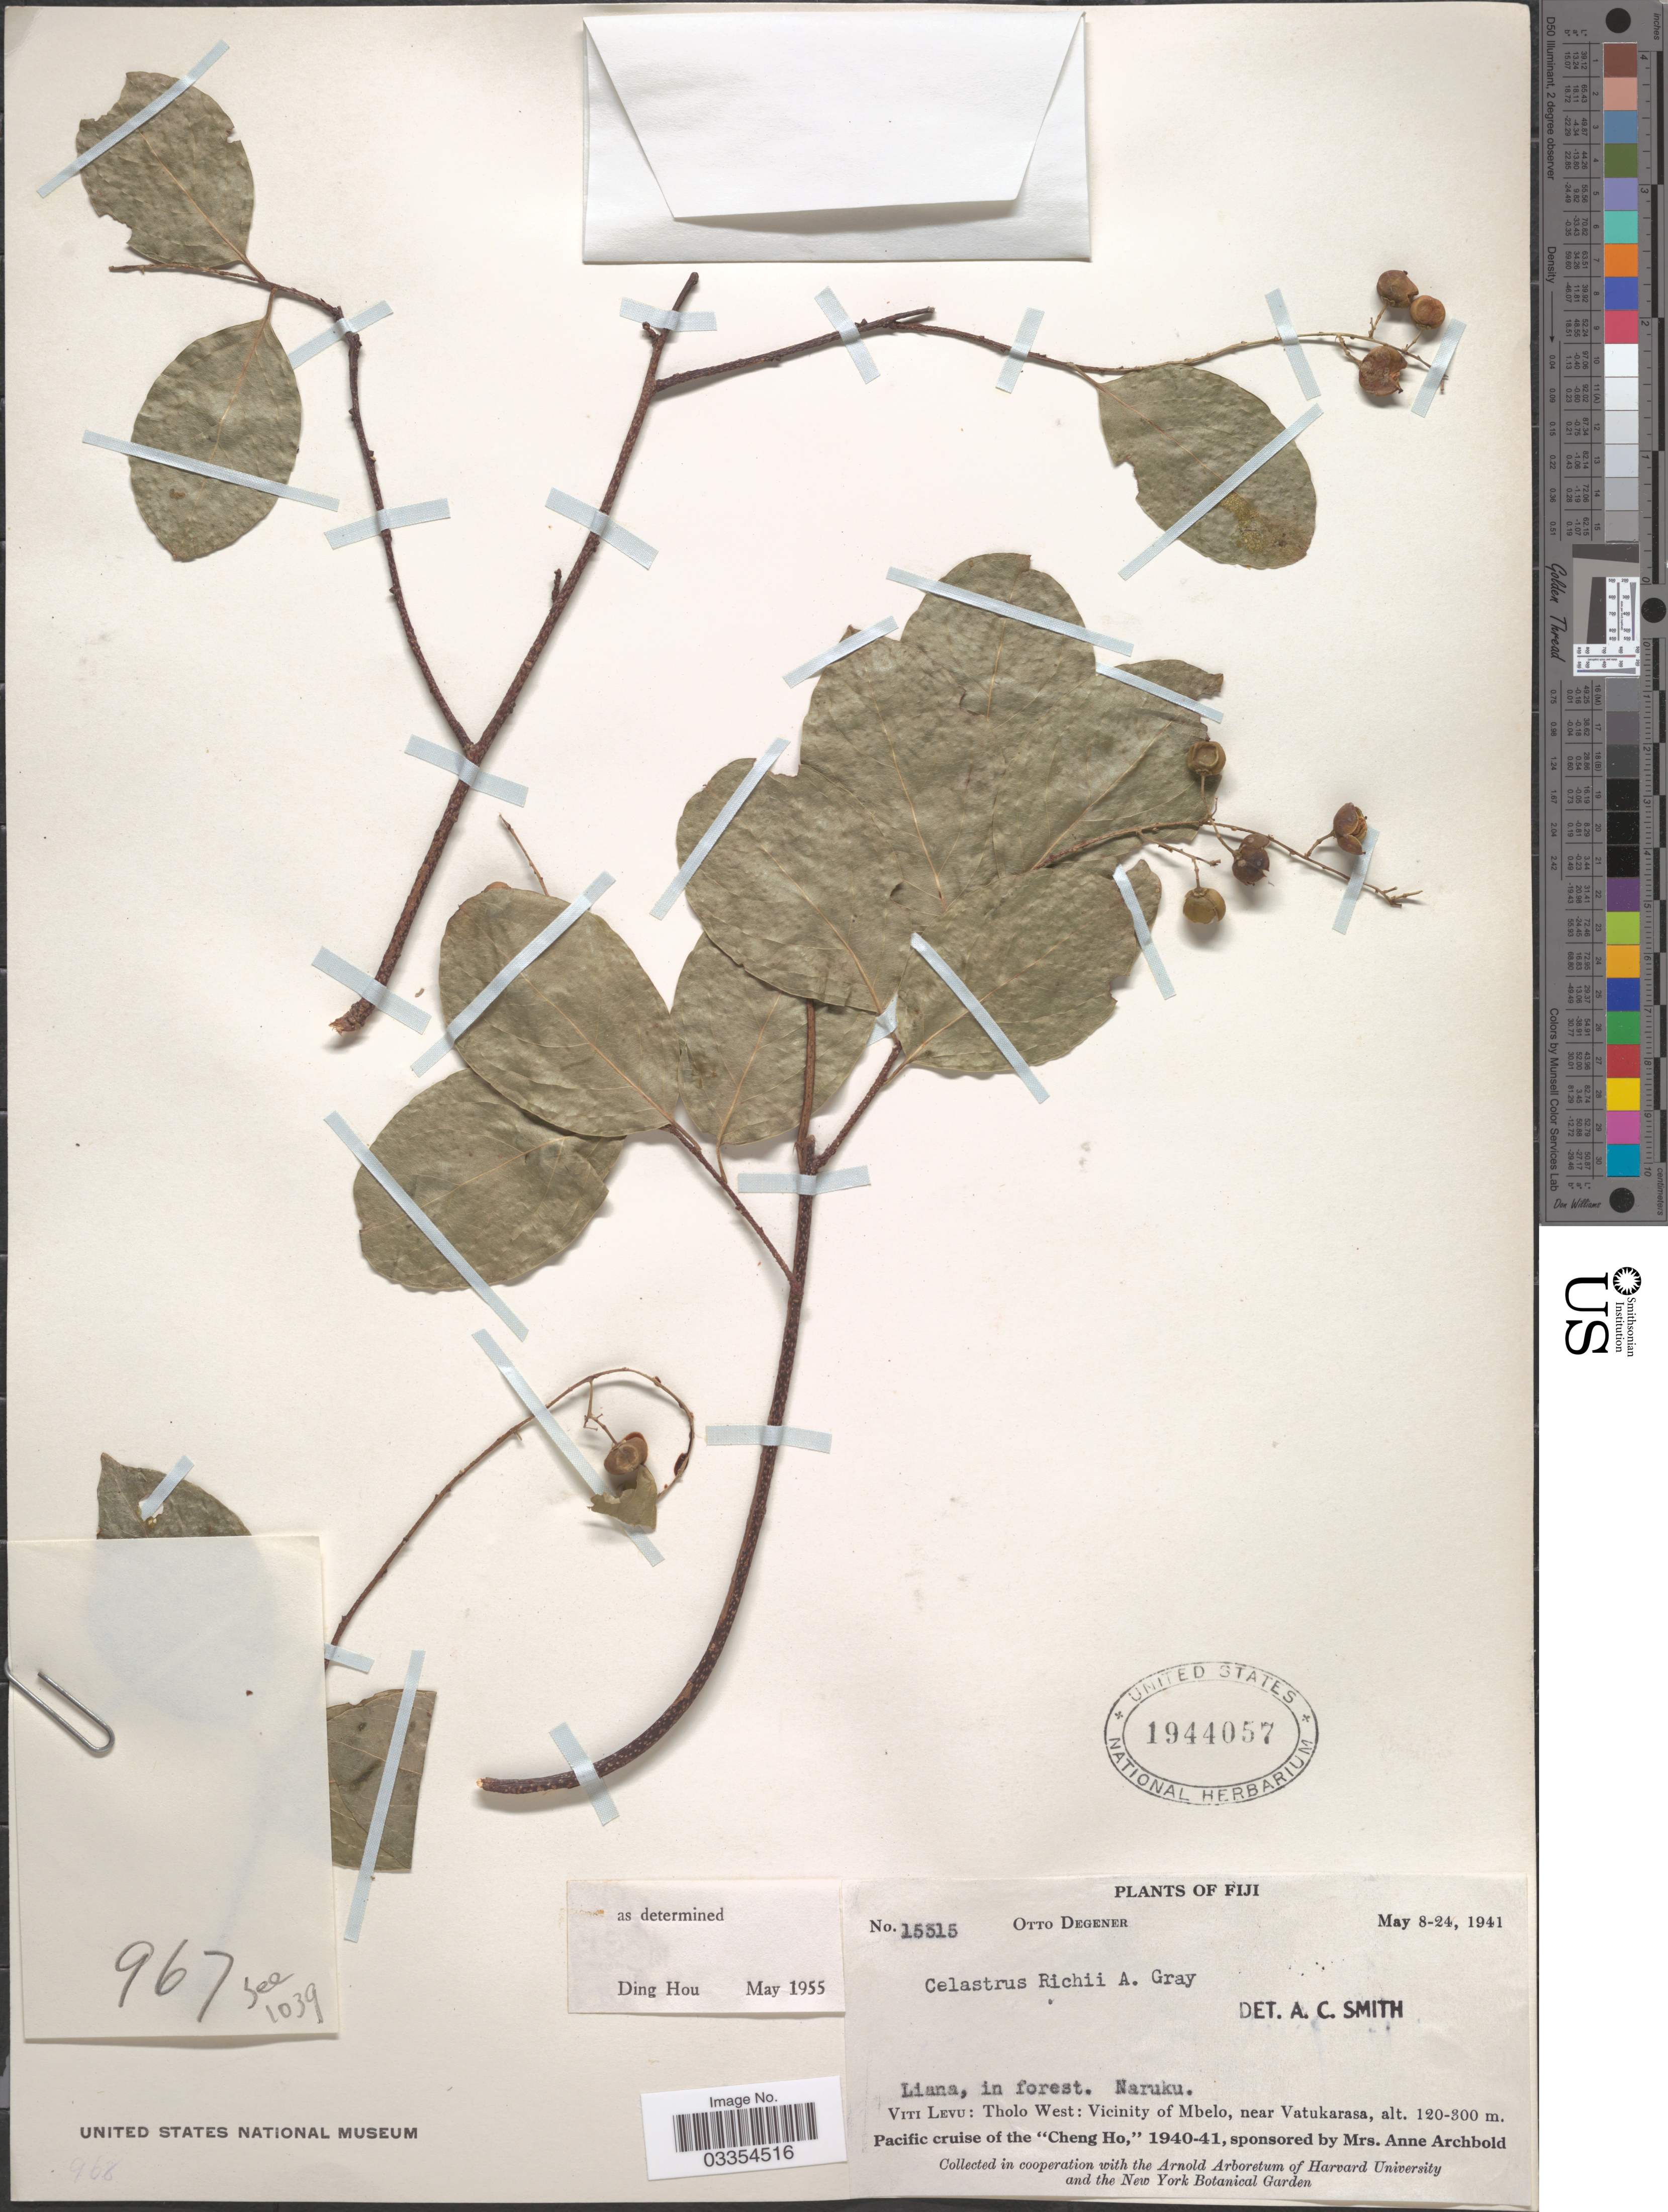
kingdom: Plantae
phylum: Tracheophyta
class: Magnoliopsida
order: Celastrales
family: Celastraceae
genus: Celastrus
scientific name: Celastrus richii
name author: A. Gray in Wilkes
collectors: O. Degener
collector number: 15315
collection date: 1941-05-08/1941-05-24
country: Fiji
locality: Naraku, Viti Levu: Tholo West: Vicinity of Mbelo, near Vatukarasa.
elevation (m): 120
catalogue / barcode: US 1944057